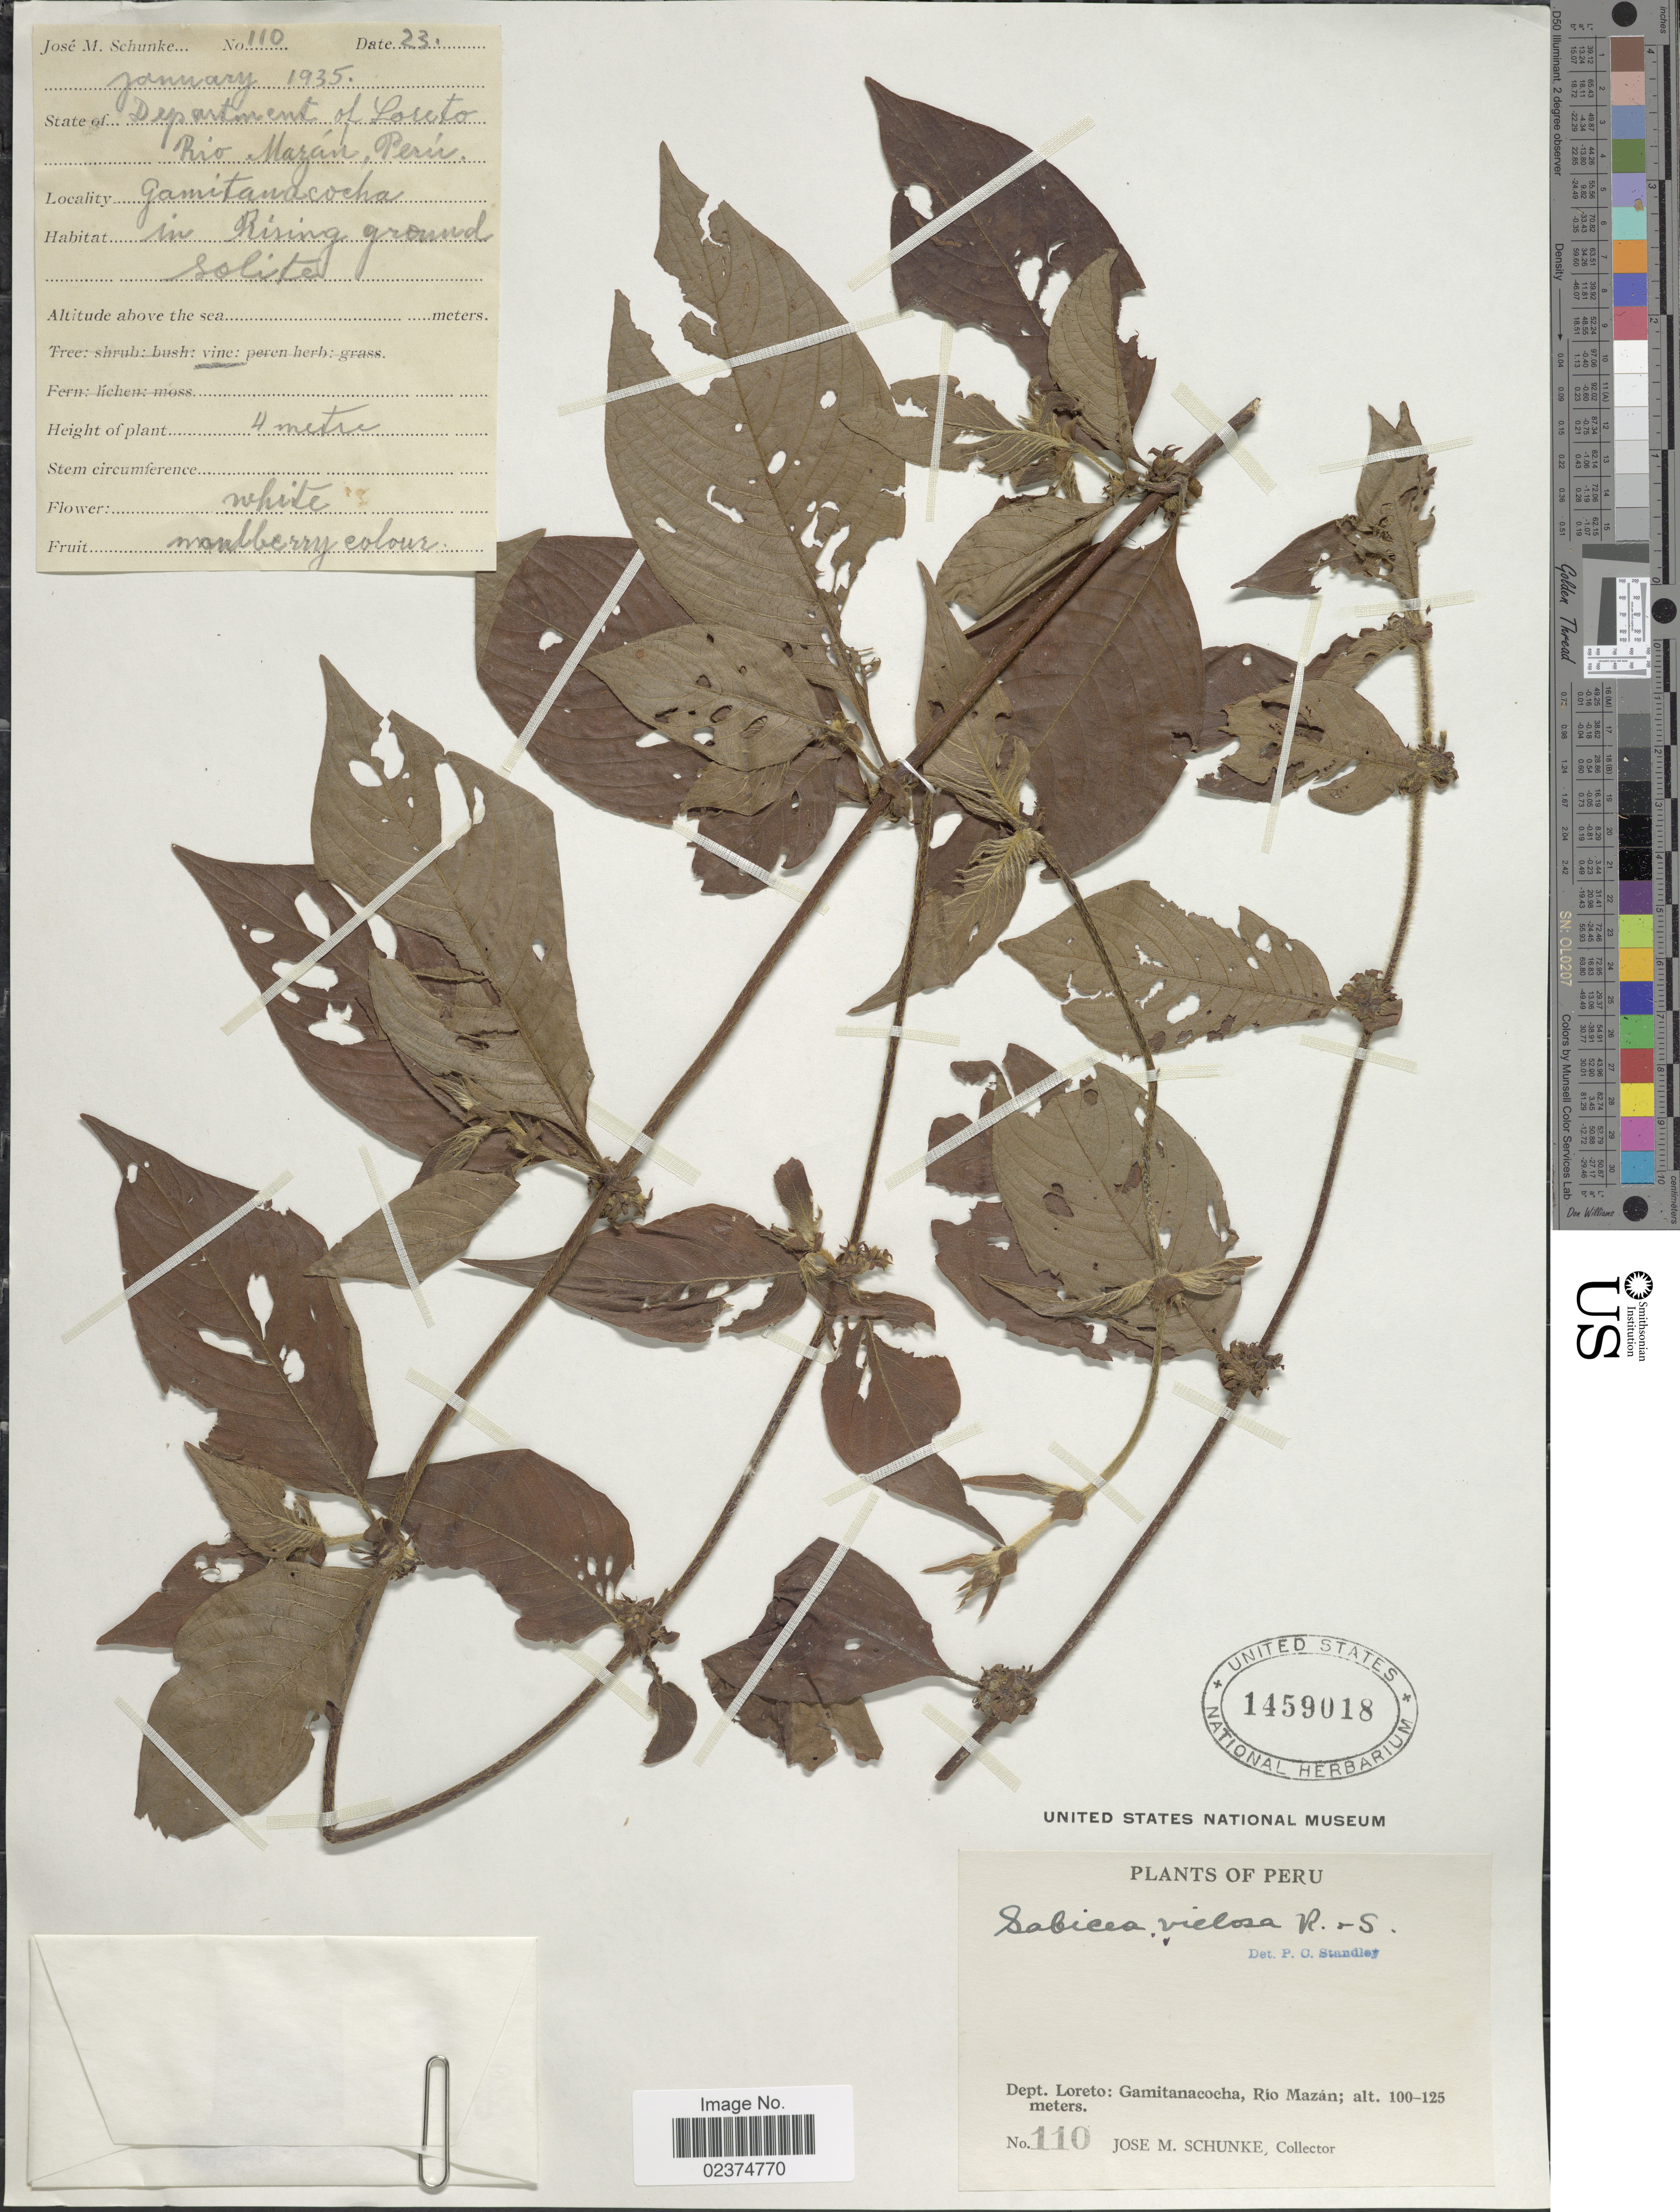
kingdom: Plantae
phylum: Tracheophyta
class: Magnoliopsida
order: Gentianales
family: Rubiaceae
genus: Sabicea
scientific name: Sabicea villosa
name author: Willd. ex Roem. & Schult.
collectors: J. M. Schunke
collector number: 110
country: Peru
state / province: Loreto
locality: Dept. Loreto: Gamitanacocha, Rio Mazan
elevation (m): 100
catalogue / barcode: US 1459018